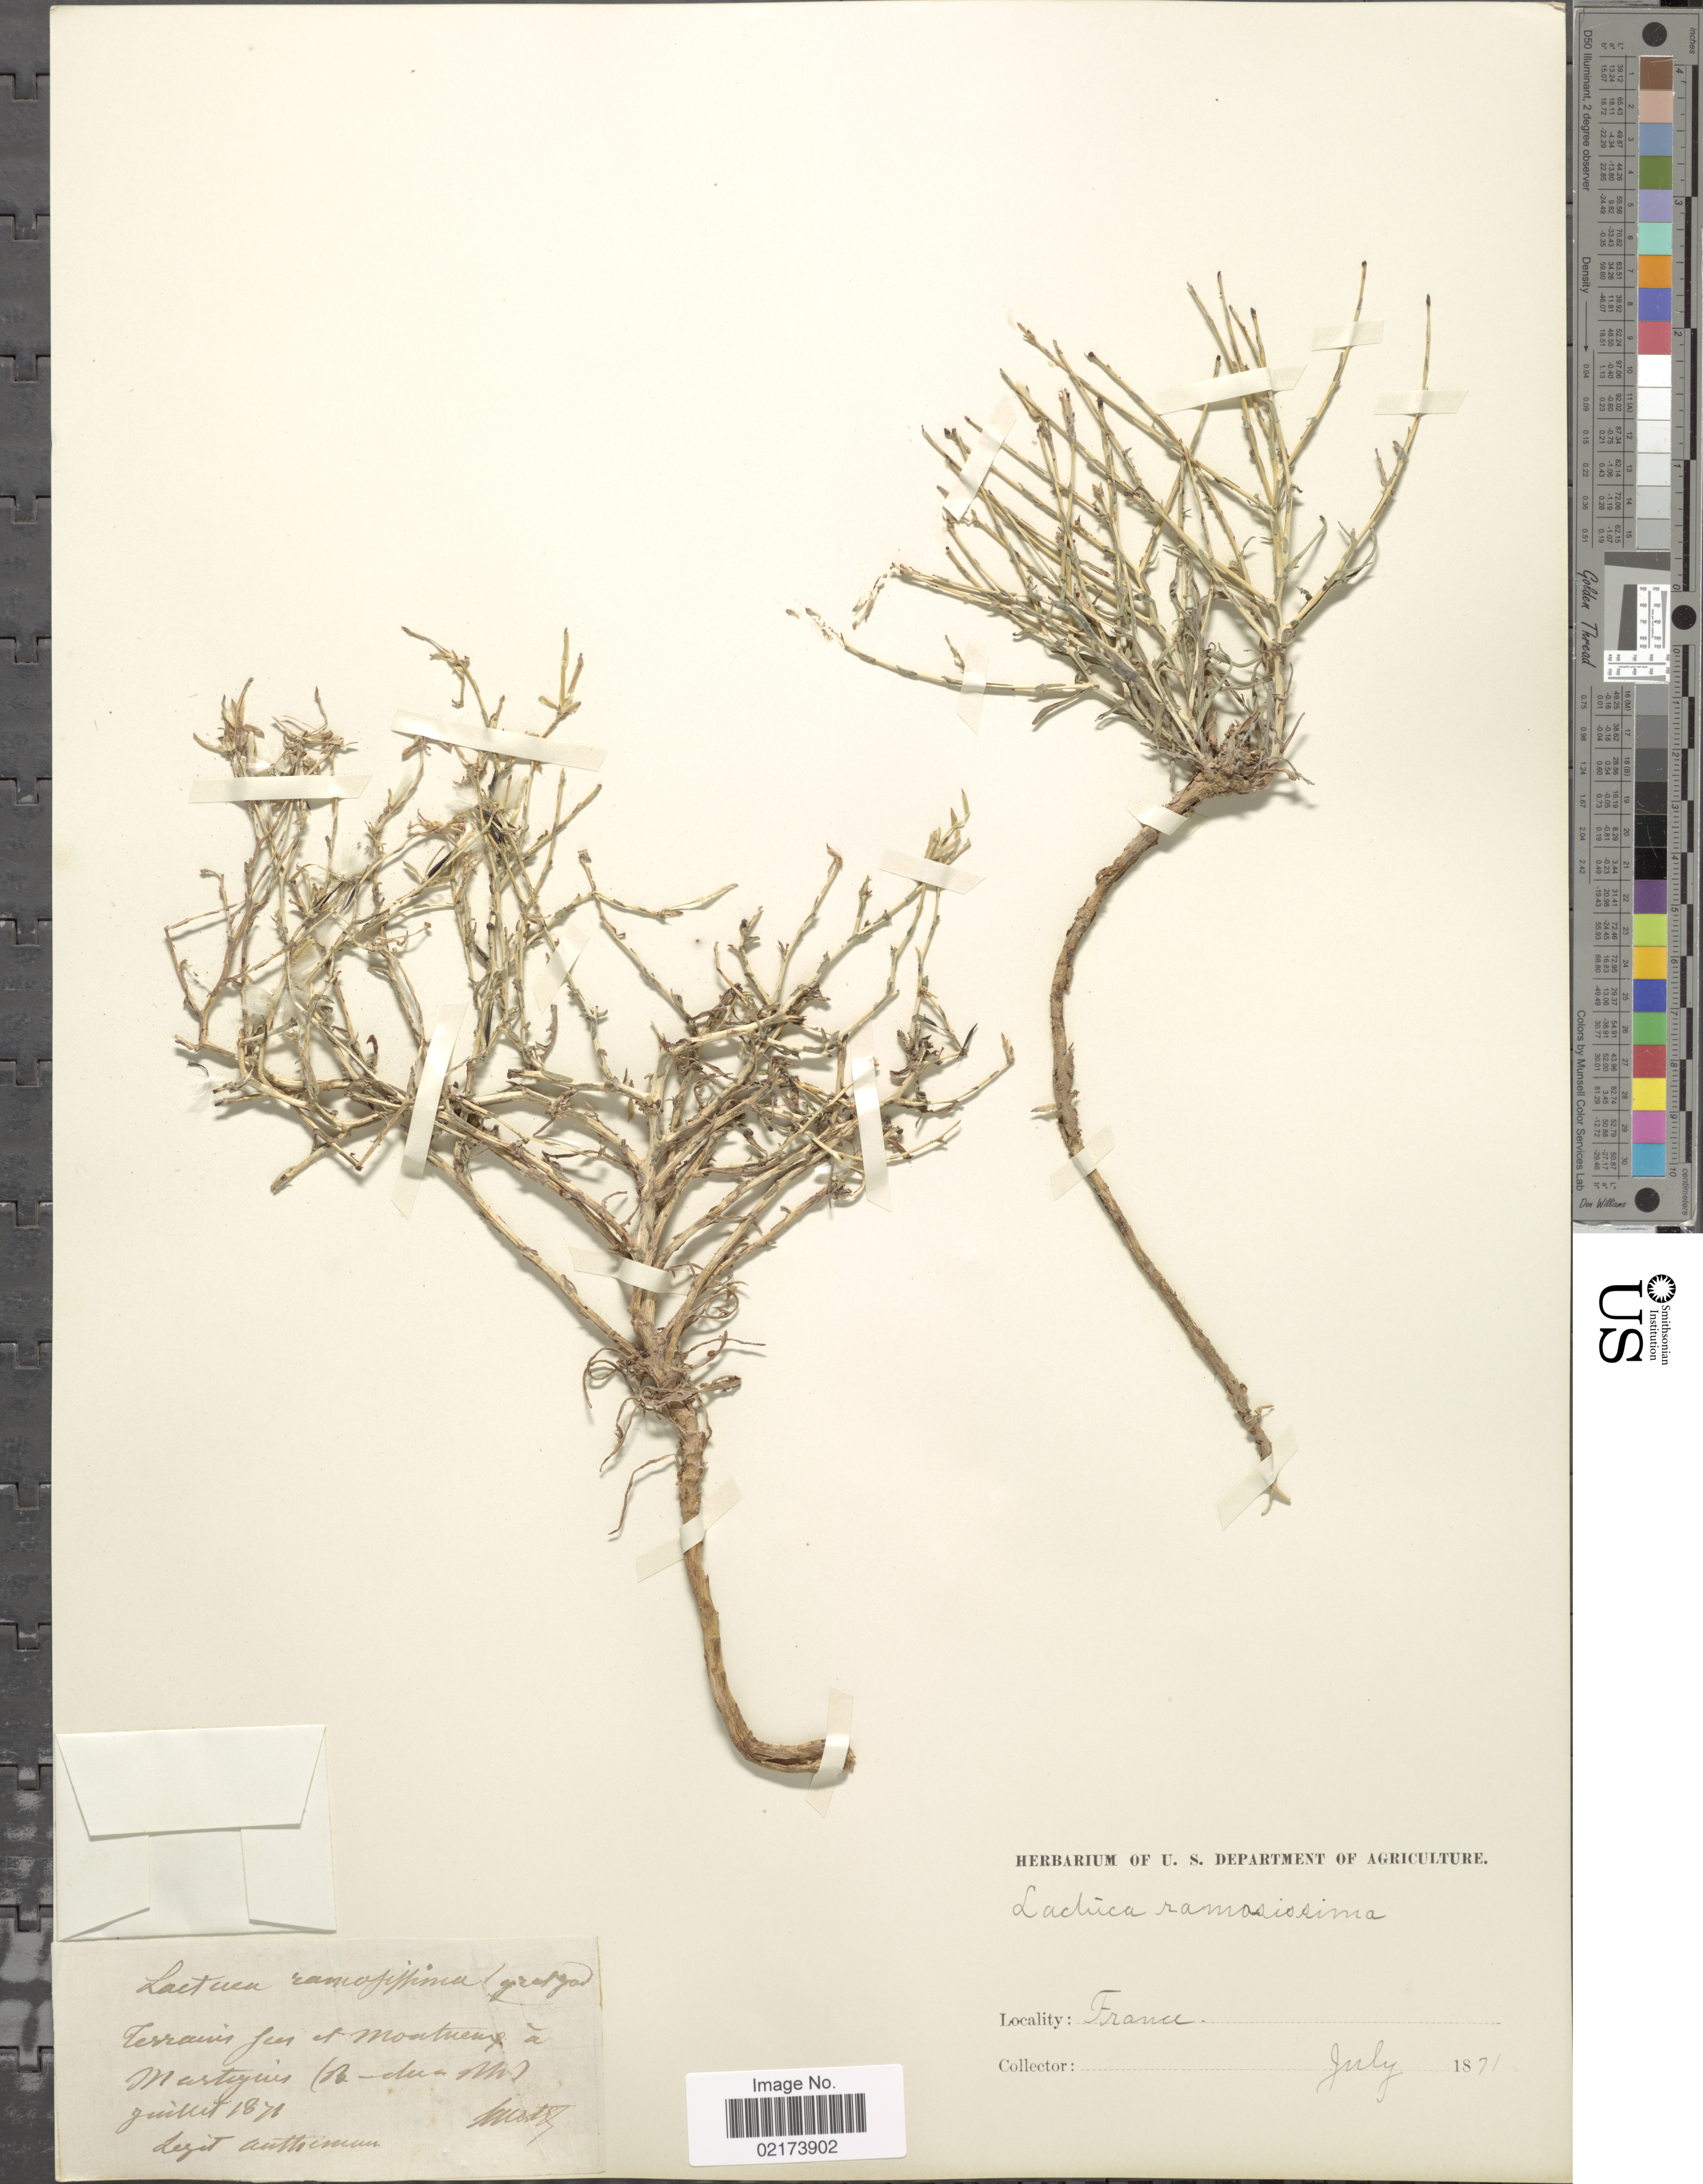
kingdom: Plantae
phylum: Tracheophyta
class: Magnoliopsida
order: Asterales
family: Asteraceae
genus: Lactuca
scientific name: Lactuca viminea subsp. ramosissima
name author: (All.) Arcang.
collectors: A. Autheman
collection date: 1871-07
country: France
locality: Terrain fen et Montueux a Masteguis (B-du-Mi) [interpreted]